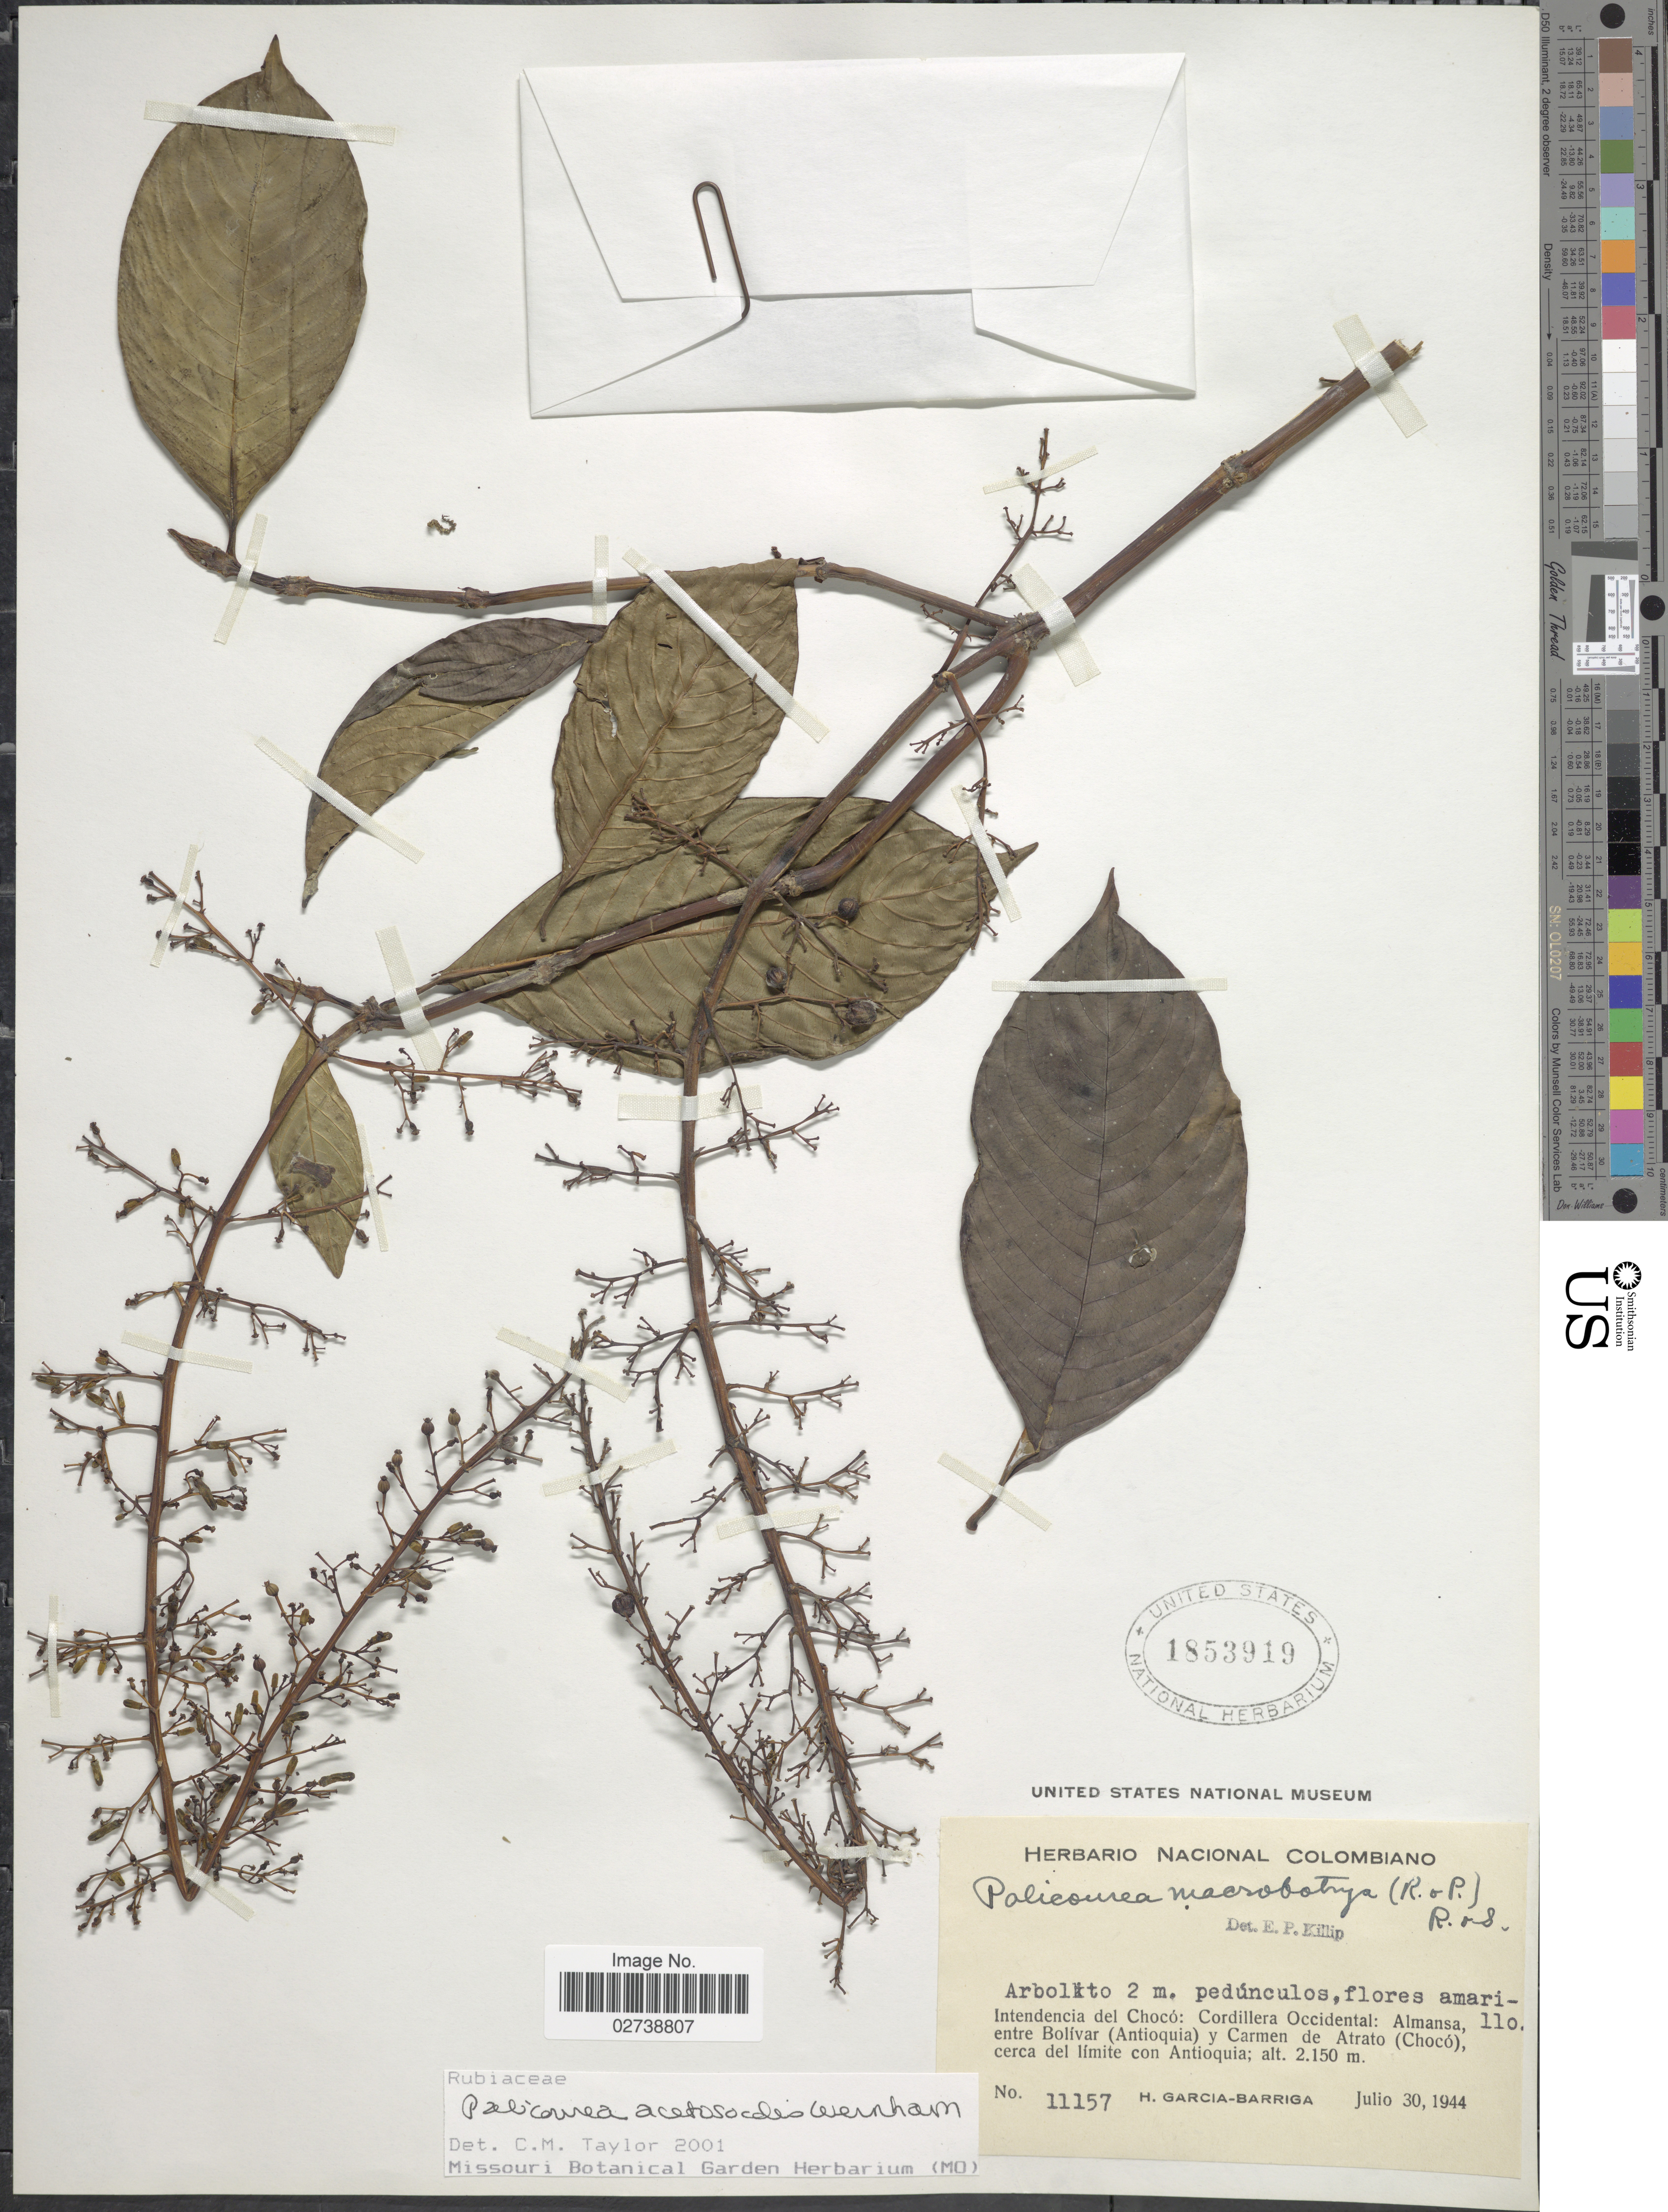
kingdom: Plantae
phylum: Tracheophyta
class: Magnoliopsida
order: Gentianales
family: Rubiaceae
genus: Palicourea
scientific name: Palicourea acetosoides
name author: Wernham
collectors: H. García Barriga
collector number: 11157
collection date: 1944-07-30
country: Colombia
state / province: Chocó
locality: Intendencia del Chocó: Cordillera Occidental: Almansa, entre Bolívar (Antioquia) y Carmen de Atrato (Chocó) cerca del límite con Antioquia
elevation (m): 2150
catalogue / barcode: US 1853919